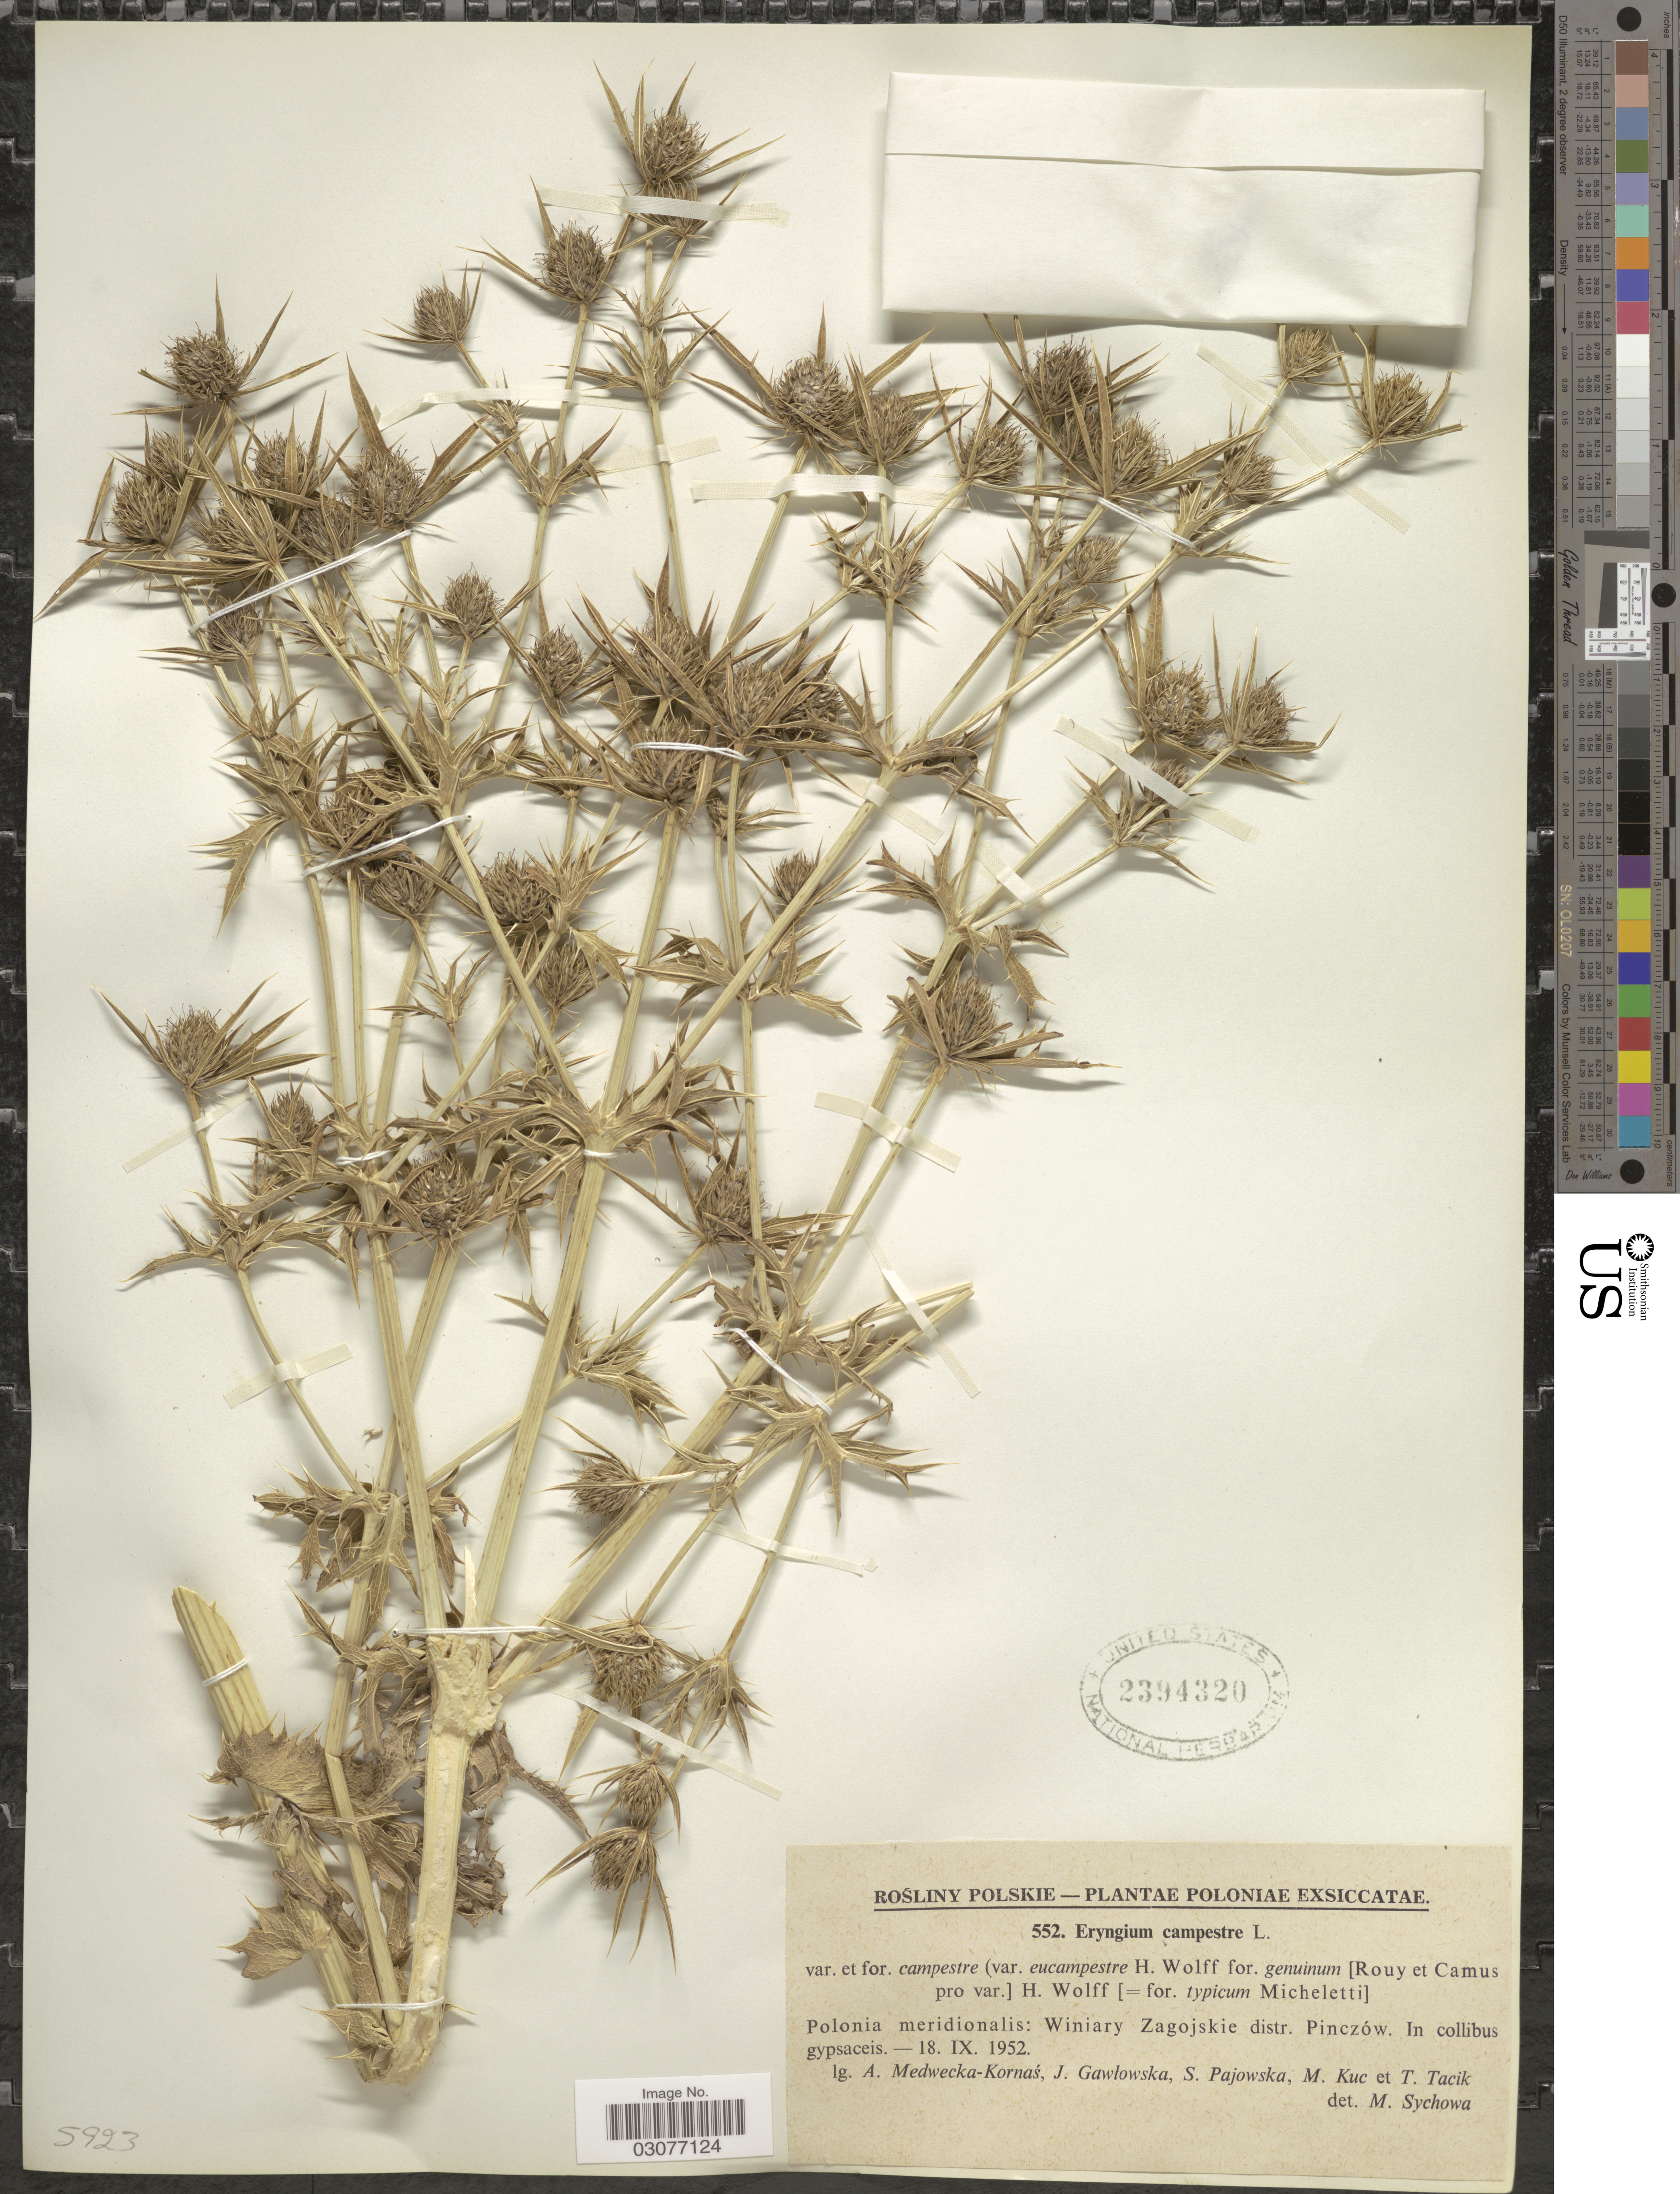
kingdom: Plantae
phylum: Tracheophyta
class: Magnoliopsida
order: Apiales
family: Apiaceae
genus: Eryngium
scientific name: Eryngium campestre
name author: L.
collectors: A. Medwecka-Kornas, J. Gawlowska, S. Pajowska, M. Kuc & T. Tacik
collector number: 552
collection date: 1952-09-18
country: Poland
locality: Polonia meridionalis: Winiary Zagojskie distr. Pinczów.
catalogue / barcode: US 2394320